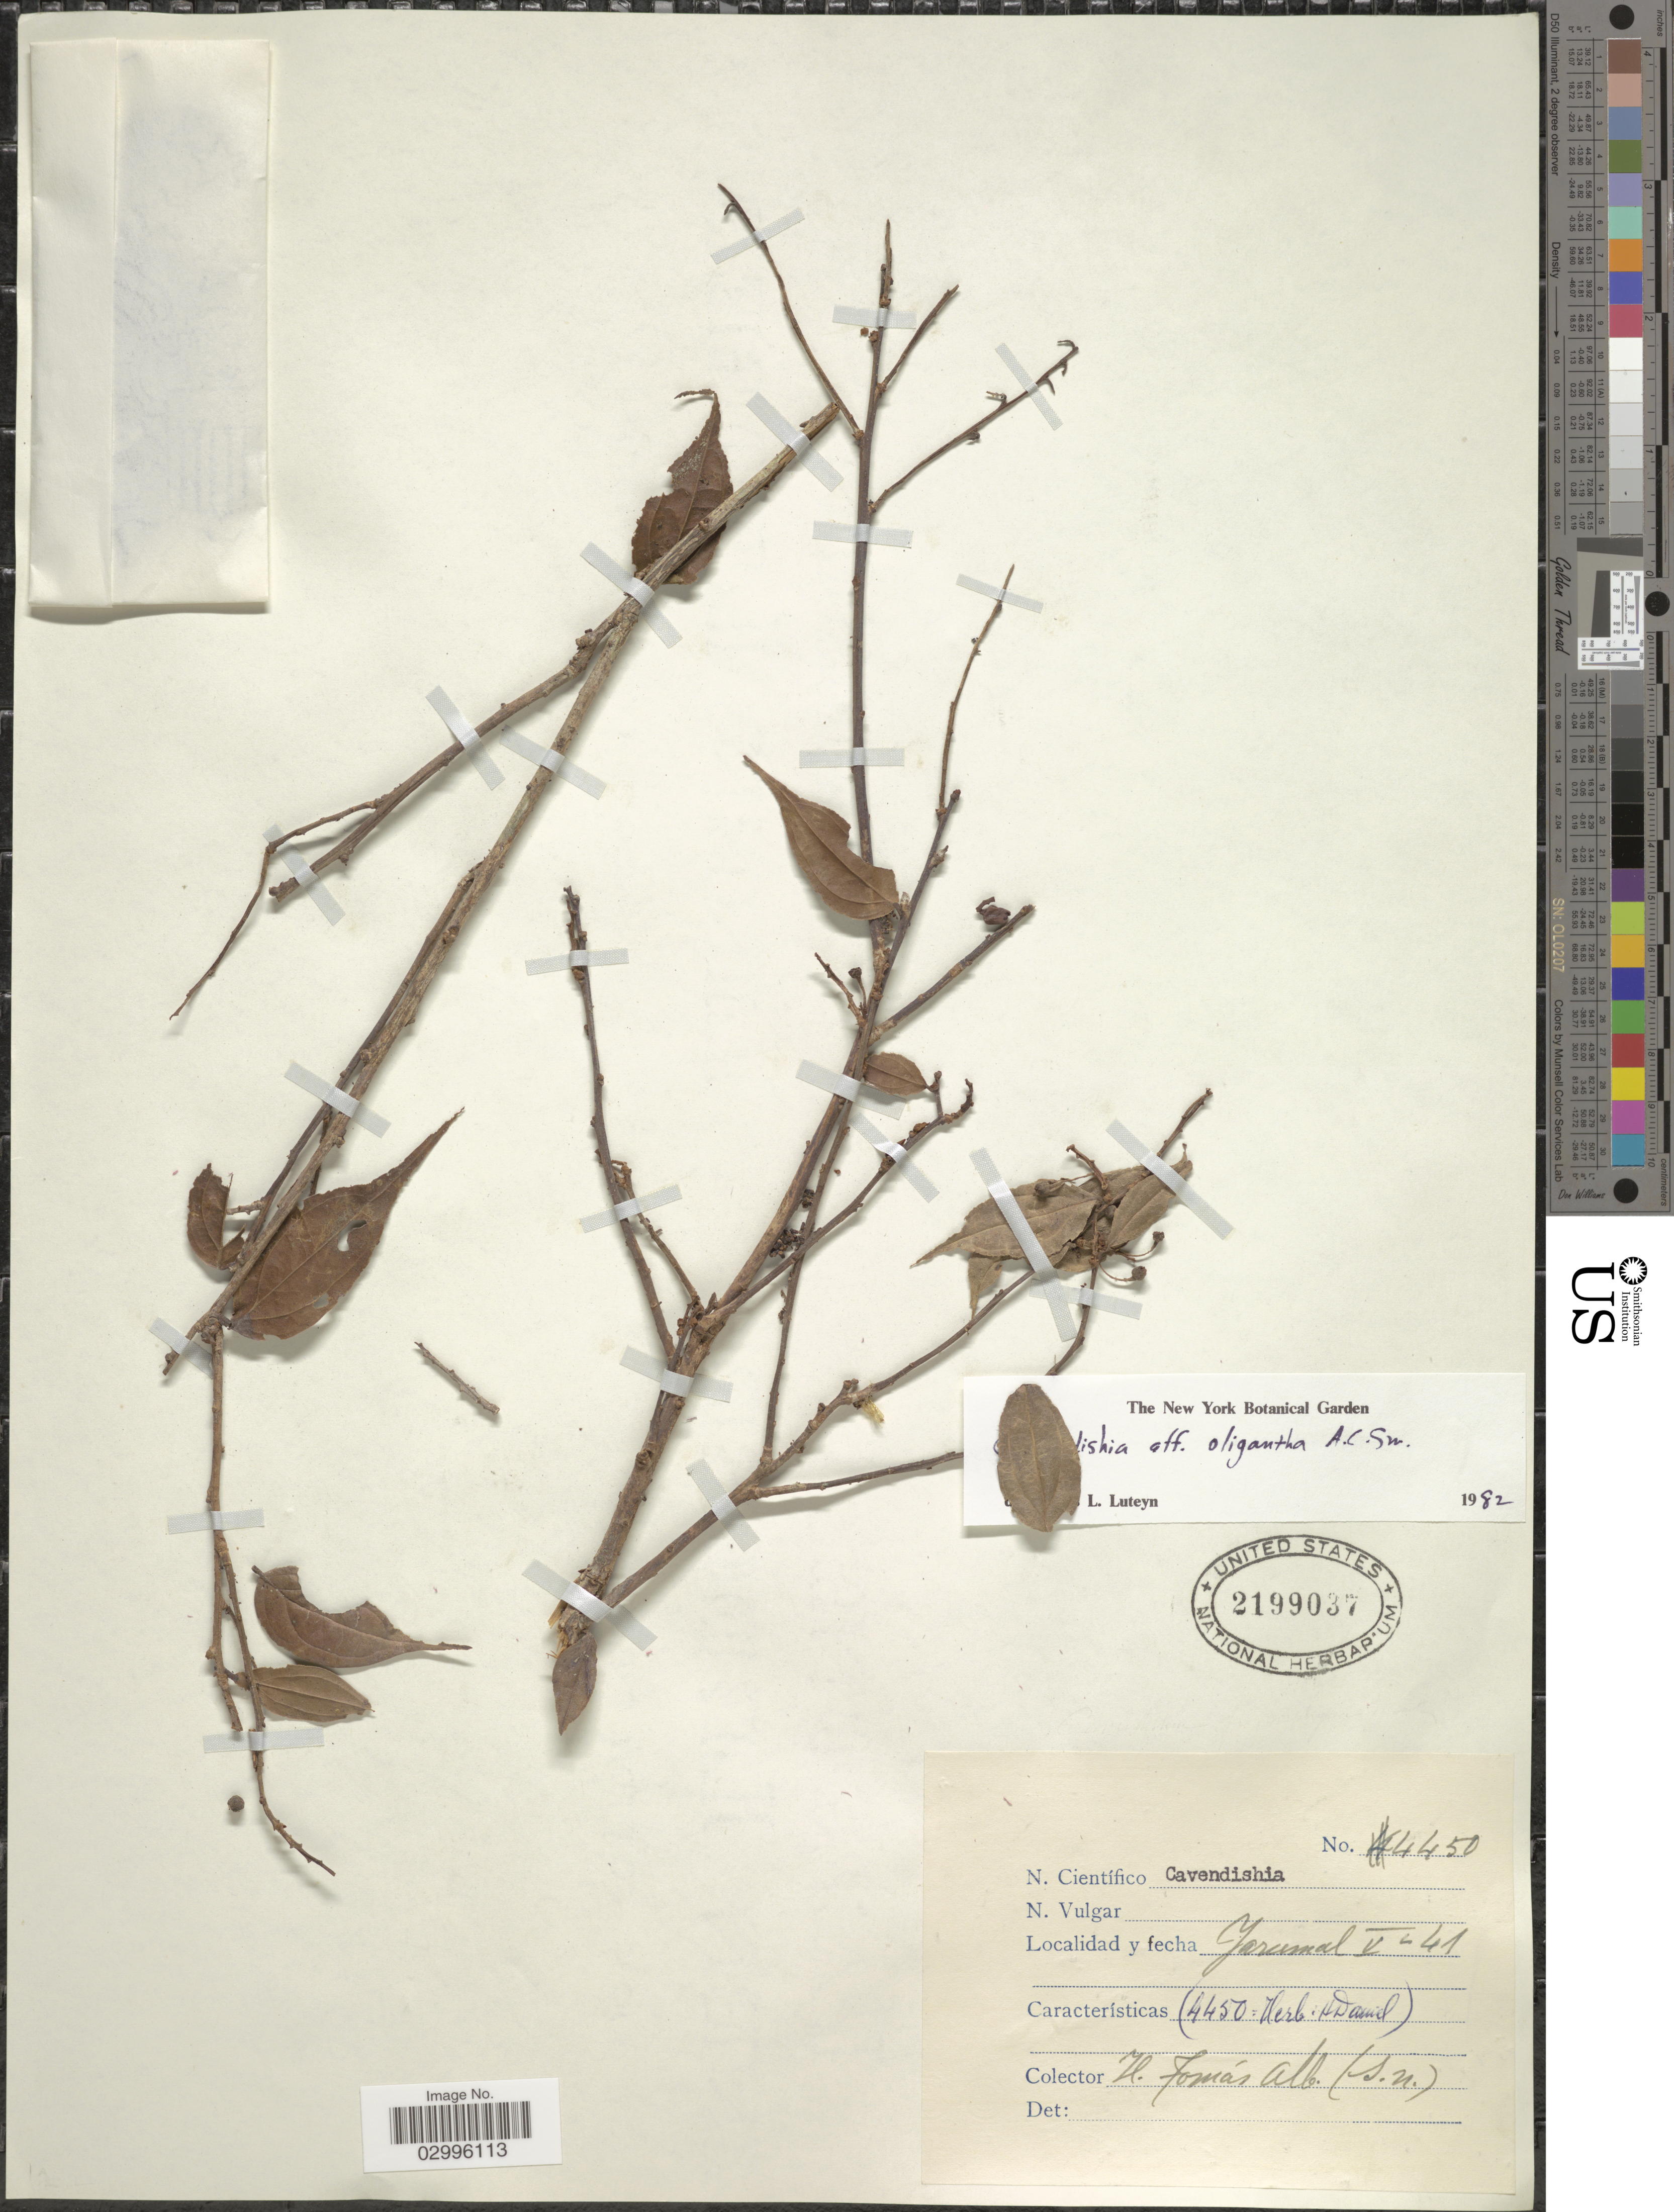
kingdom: Plantae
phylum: Tracheophyta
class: Magnoliopsida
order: Ericales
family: Ericaceae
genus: Cavendishia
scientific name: Cavendishia oligantha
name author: A.C. Sm.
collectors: H. Tomas Alb.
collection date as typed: Transcribed d/m/y: /5/41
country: Colombia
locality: Yaramal.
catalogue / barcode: US 2199037